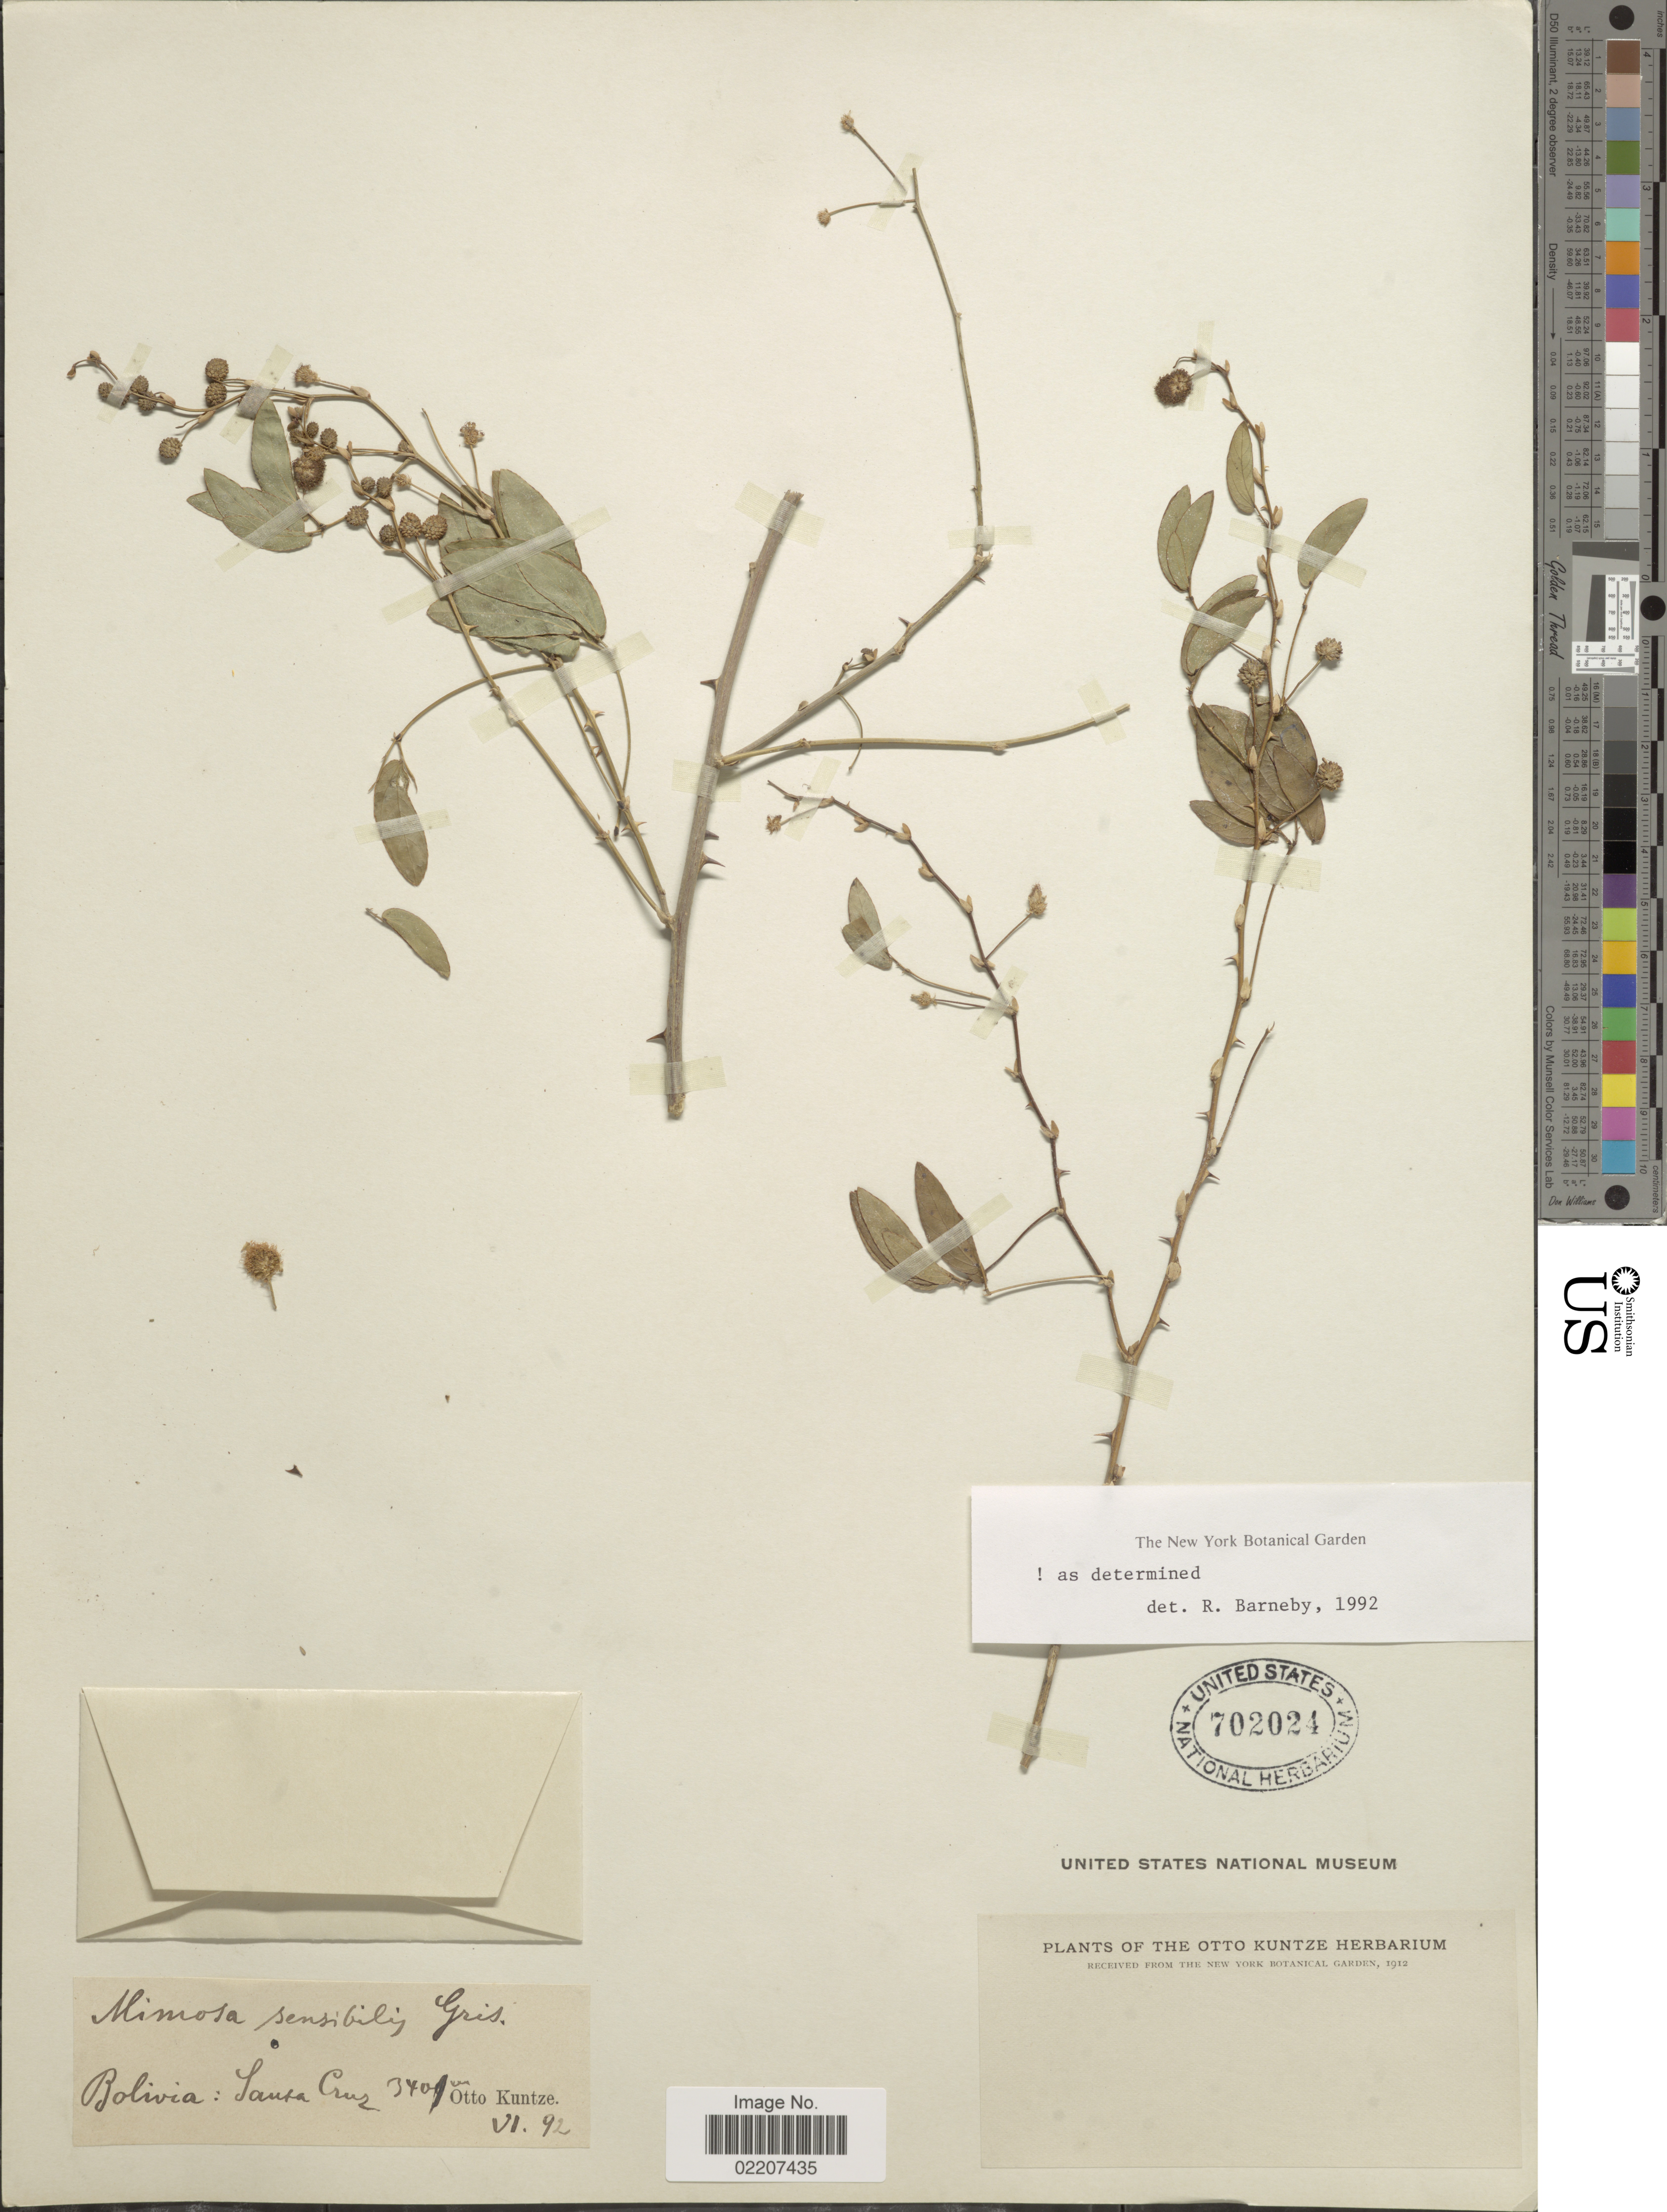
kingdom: Plantae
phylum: Tracheophyta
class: Magnoliopsida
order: Fabales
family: Fabaceae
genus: Mimosa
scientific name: Mimosa sensibilis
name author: Griseb.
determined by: Barneby, Rupert C., (NY)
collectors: C.E.O. Kuntze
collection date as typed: Transcribed d/m/y: /6/92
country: Bolivia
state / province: Santa Cruz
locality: Bolivia: Santa CRuz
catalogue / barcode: US 702024